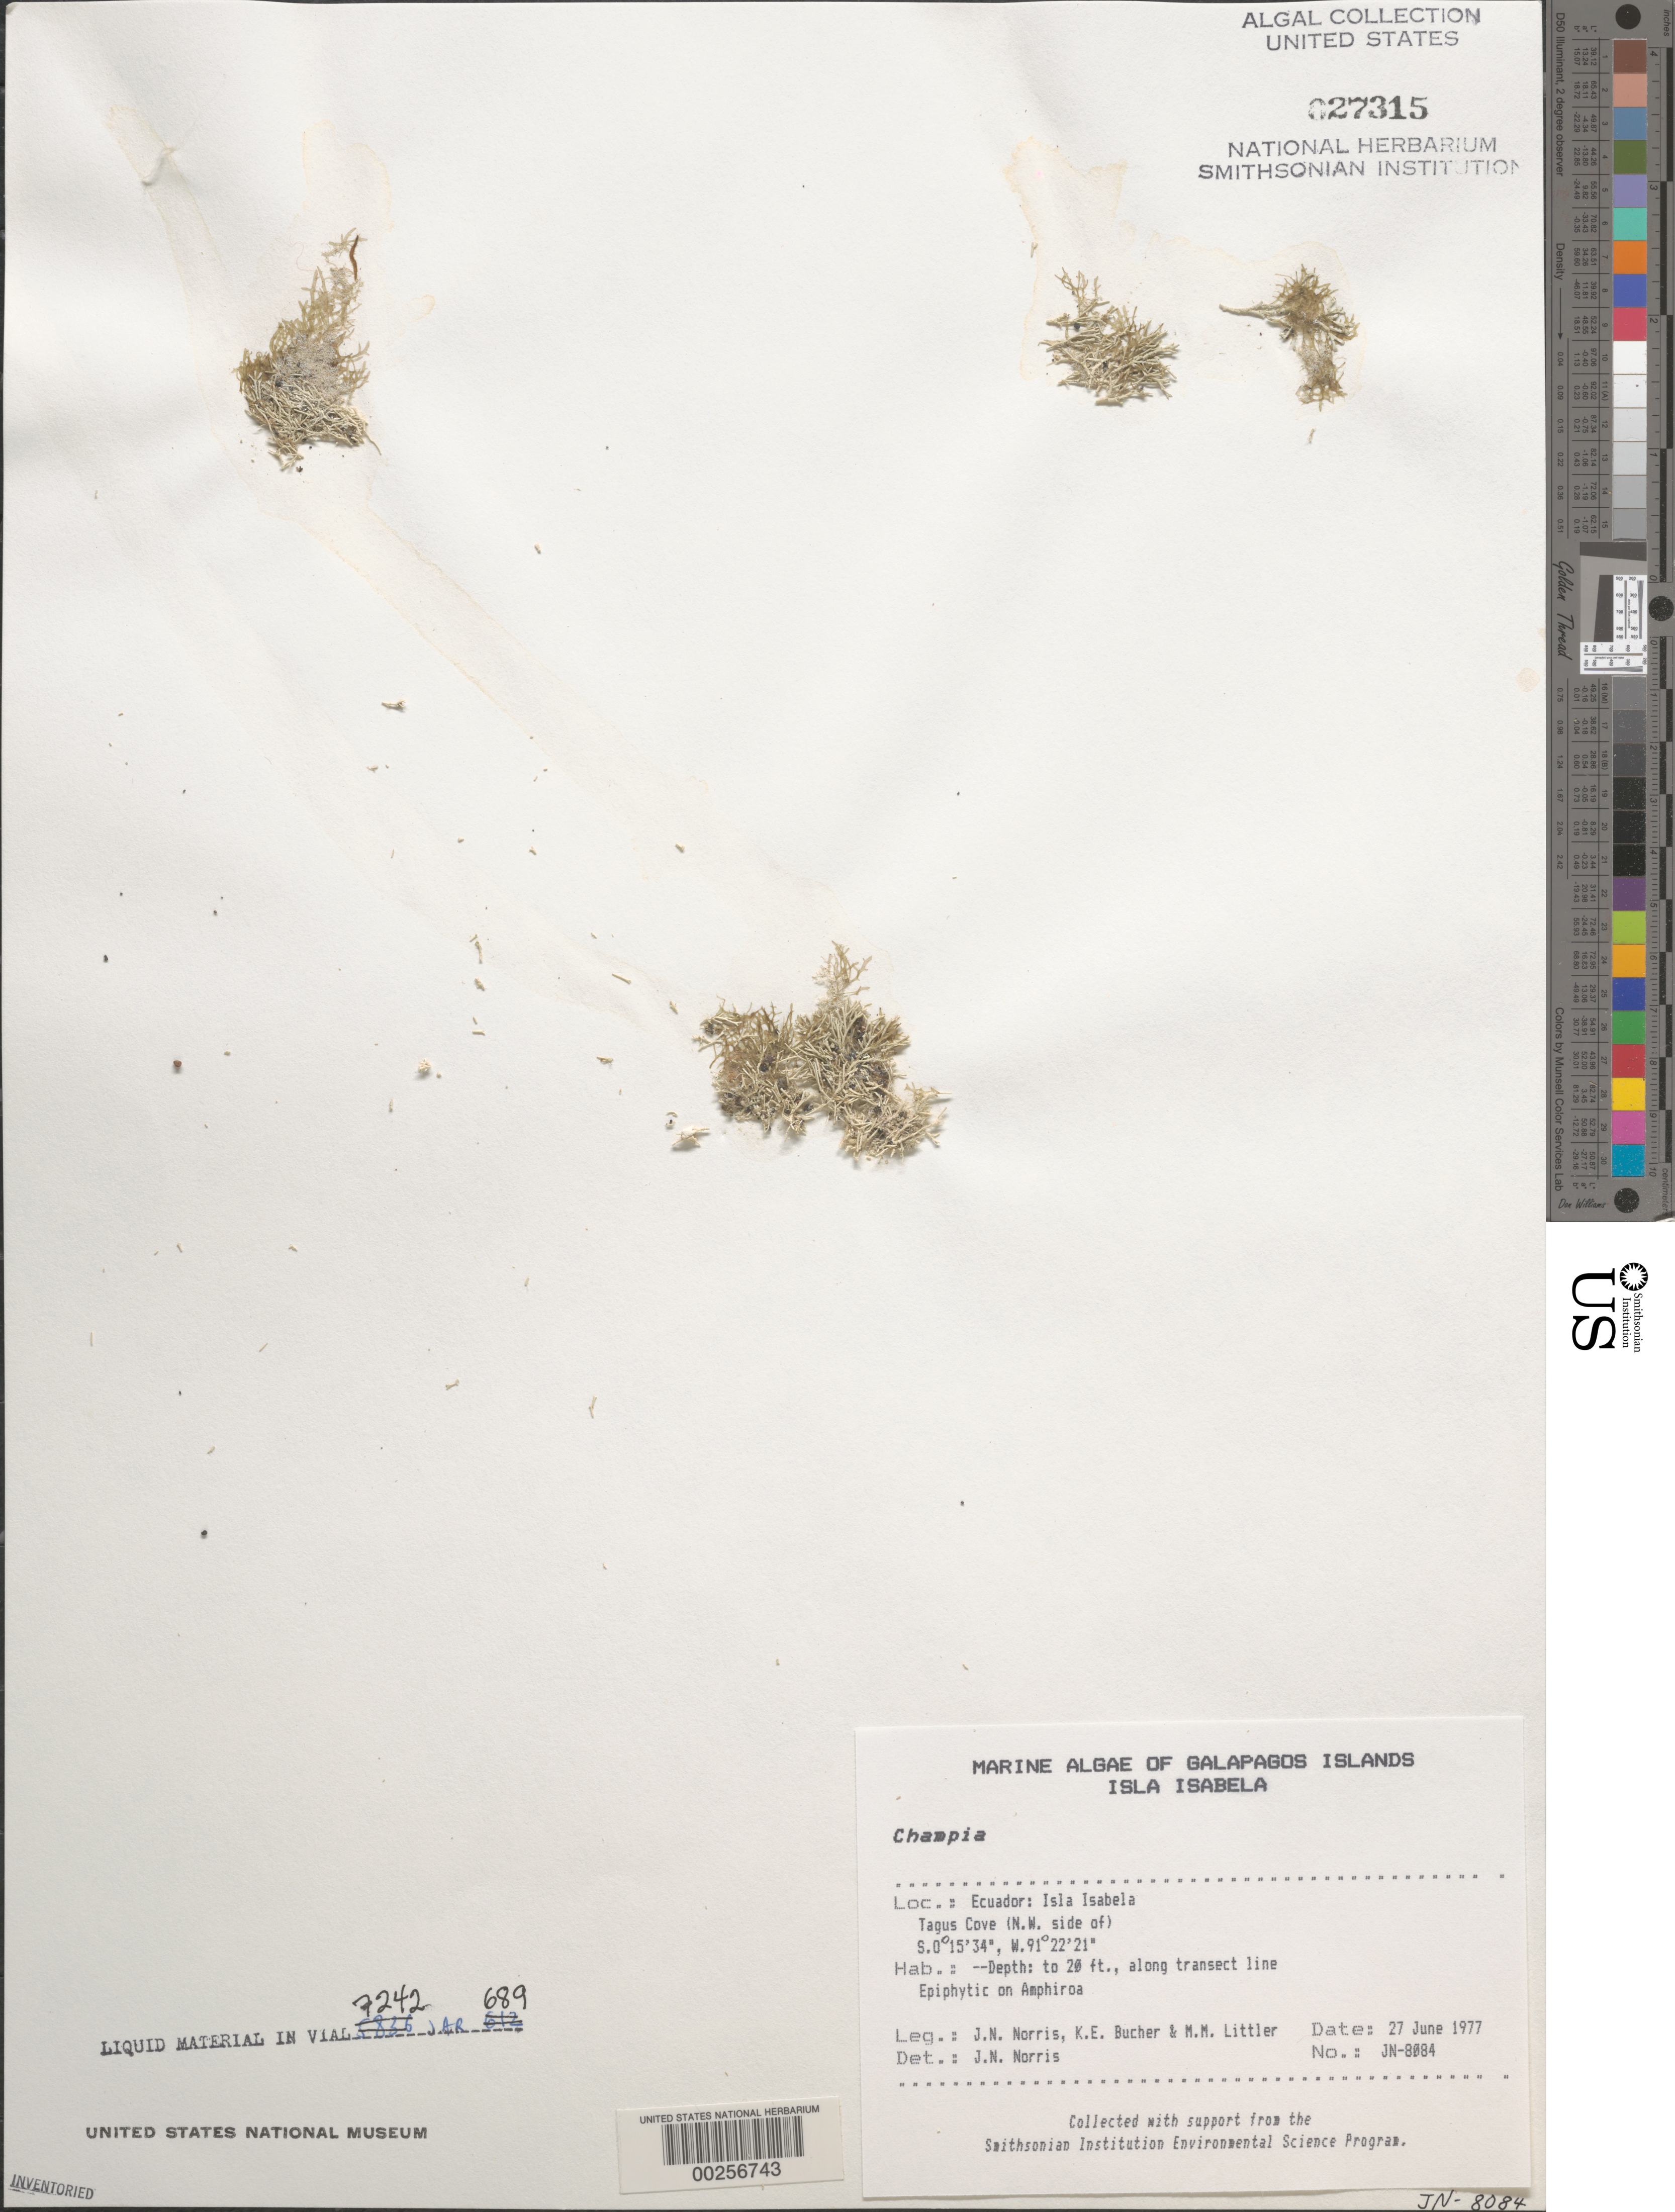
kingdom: Plantae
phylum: Rhodophyta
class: Florideophyceae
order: Rhodymeniales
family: Champiaceae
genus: Champia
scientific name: Champia sp.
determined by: Norris, James N.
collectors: J. N. Norris, K. E. Bucher & M. M. Littler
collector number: JN-8084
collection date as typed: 27 Jun 1977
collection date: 1977-06-27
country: Ecuador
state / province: Colón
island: Isabela [Albemarle]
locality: Tagus Cove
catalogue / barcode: US 27315